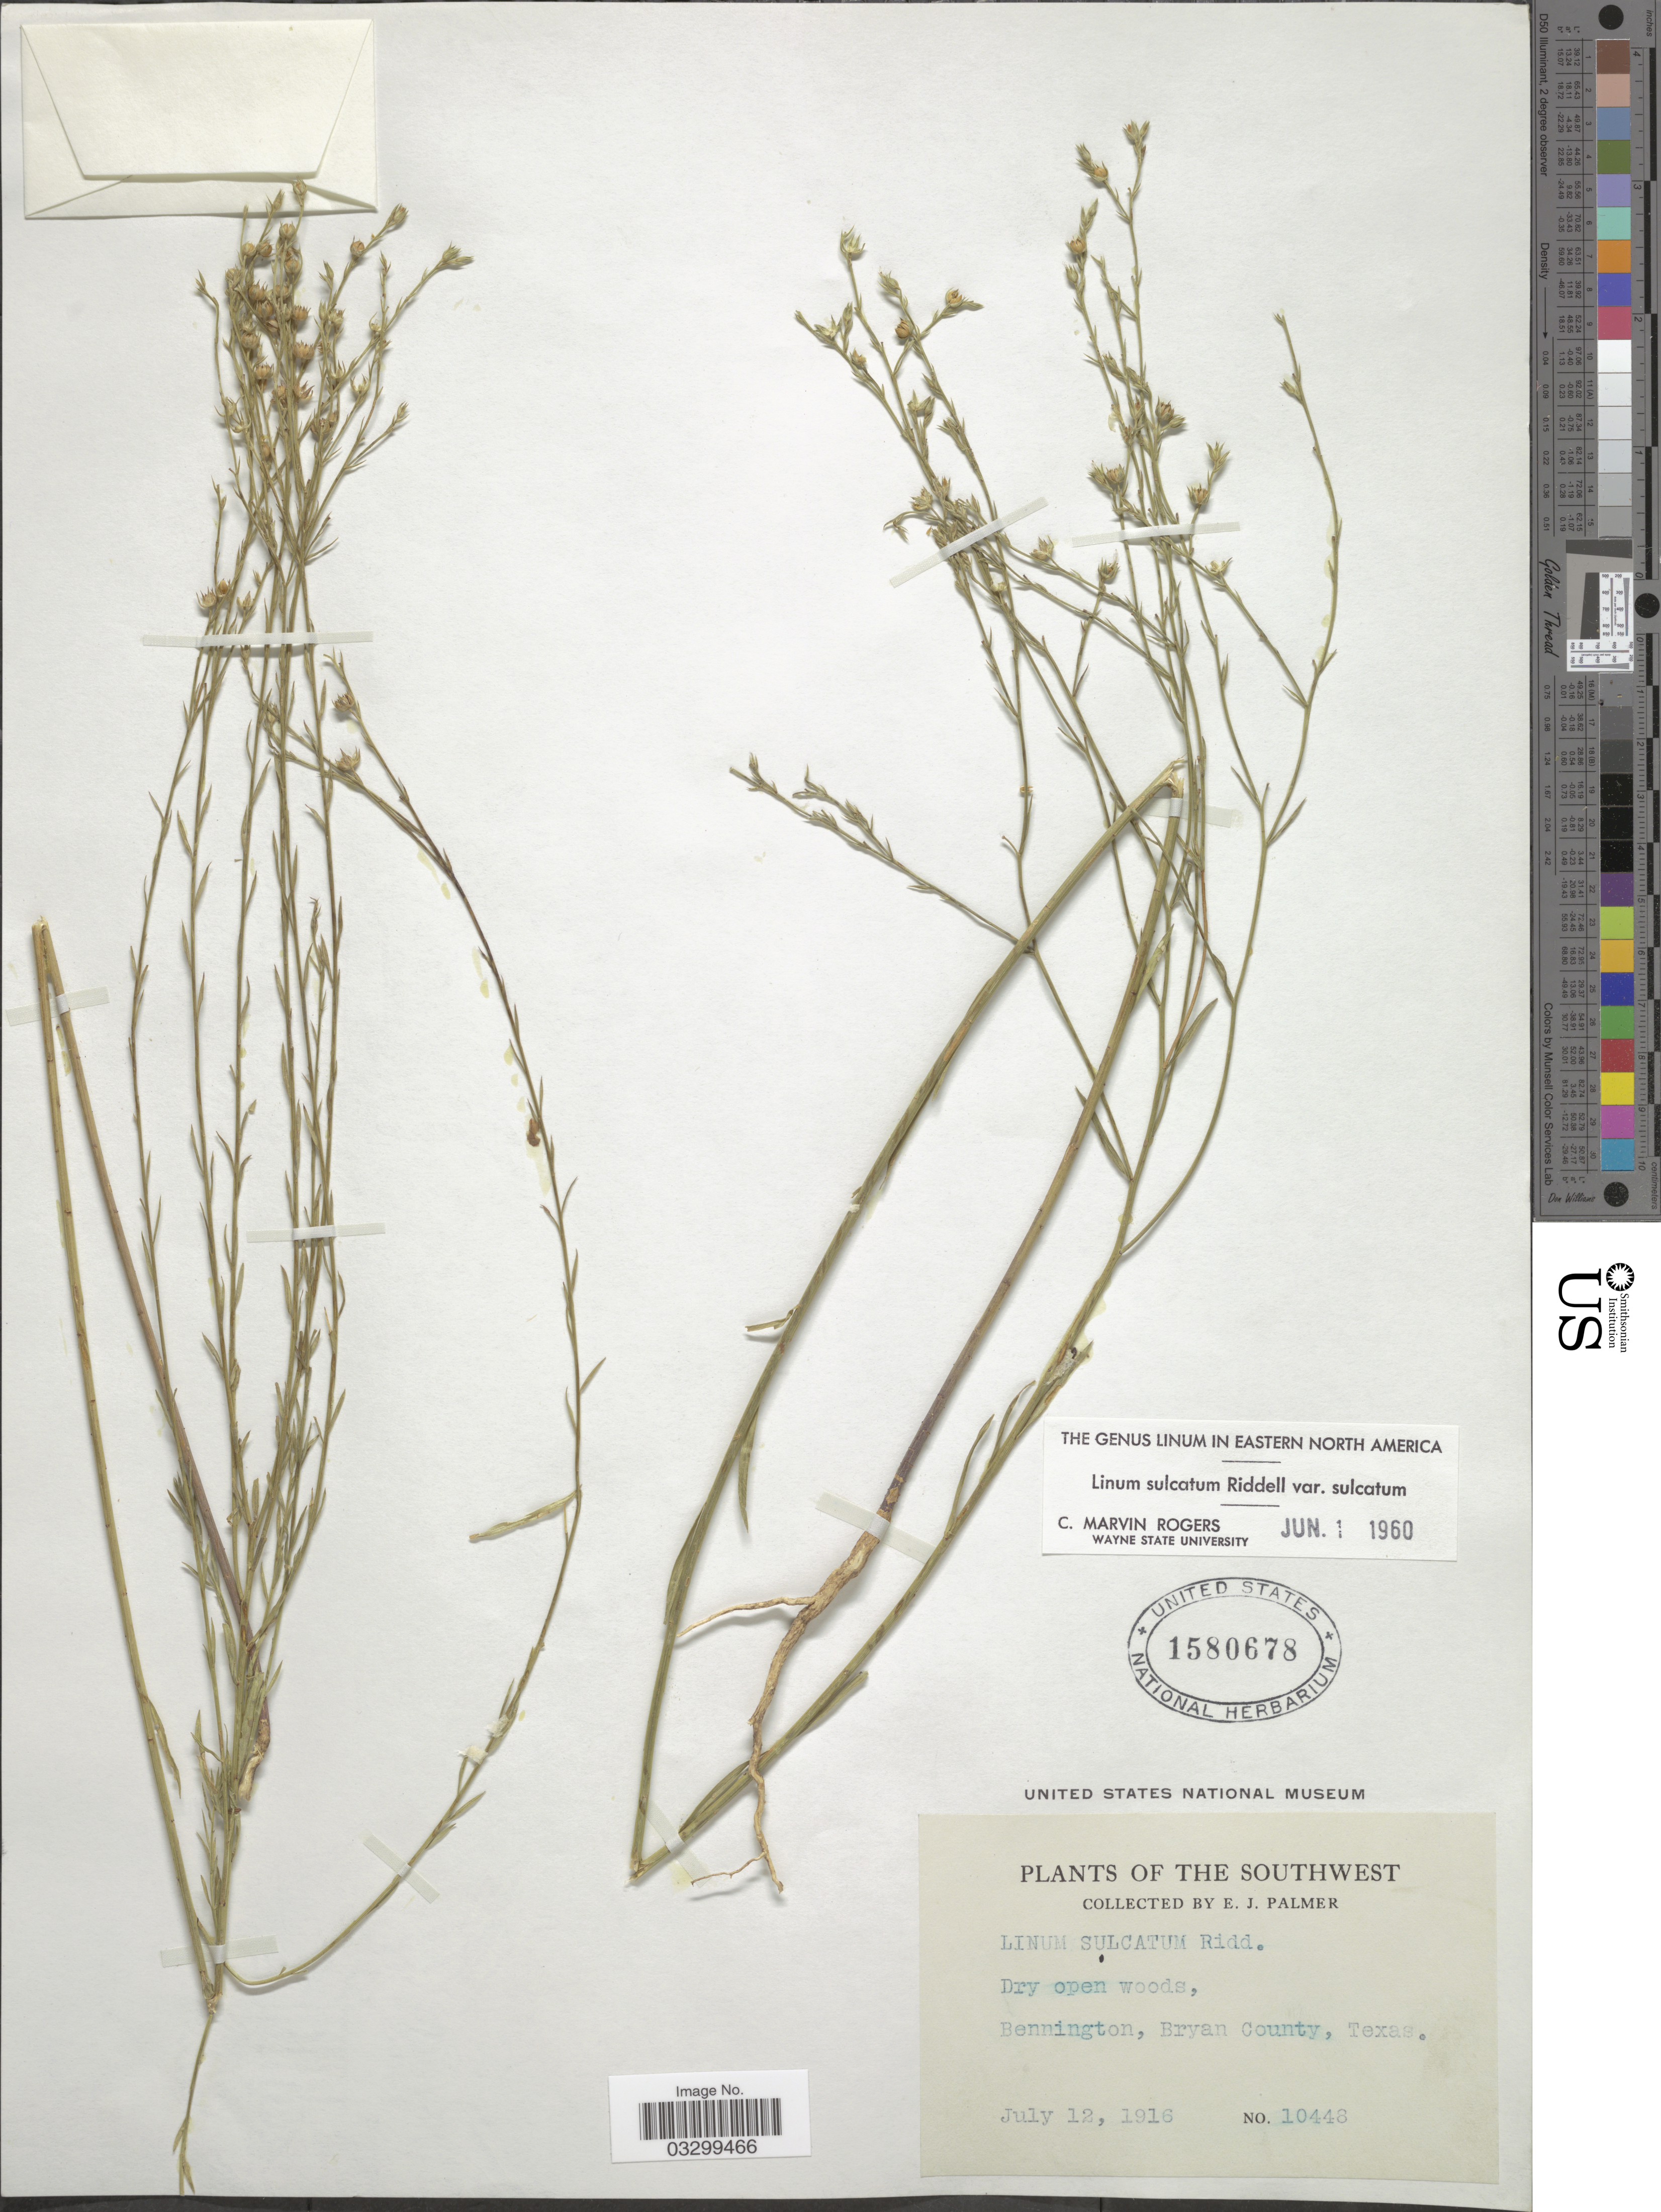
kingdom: Plantae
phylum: Tracheophyta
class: Magnoliopsida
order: Malpighiales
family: Linaceae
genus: Linum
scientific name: Linum sulcatum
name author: Riddell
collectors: E. J. Palmer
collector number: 10448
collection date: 1916-07-12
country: United States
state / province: Texas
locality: Southwest. Bennington, Bryan County.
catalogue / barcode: US 1580678